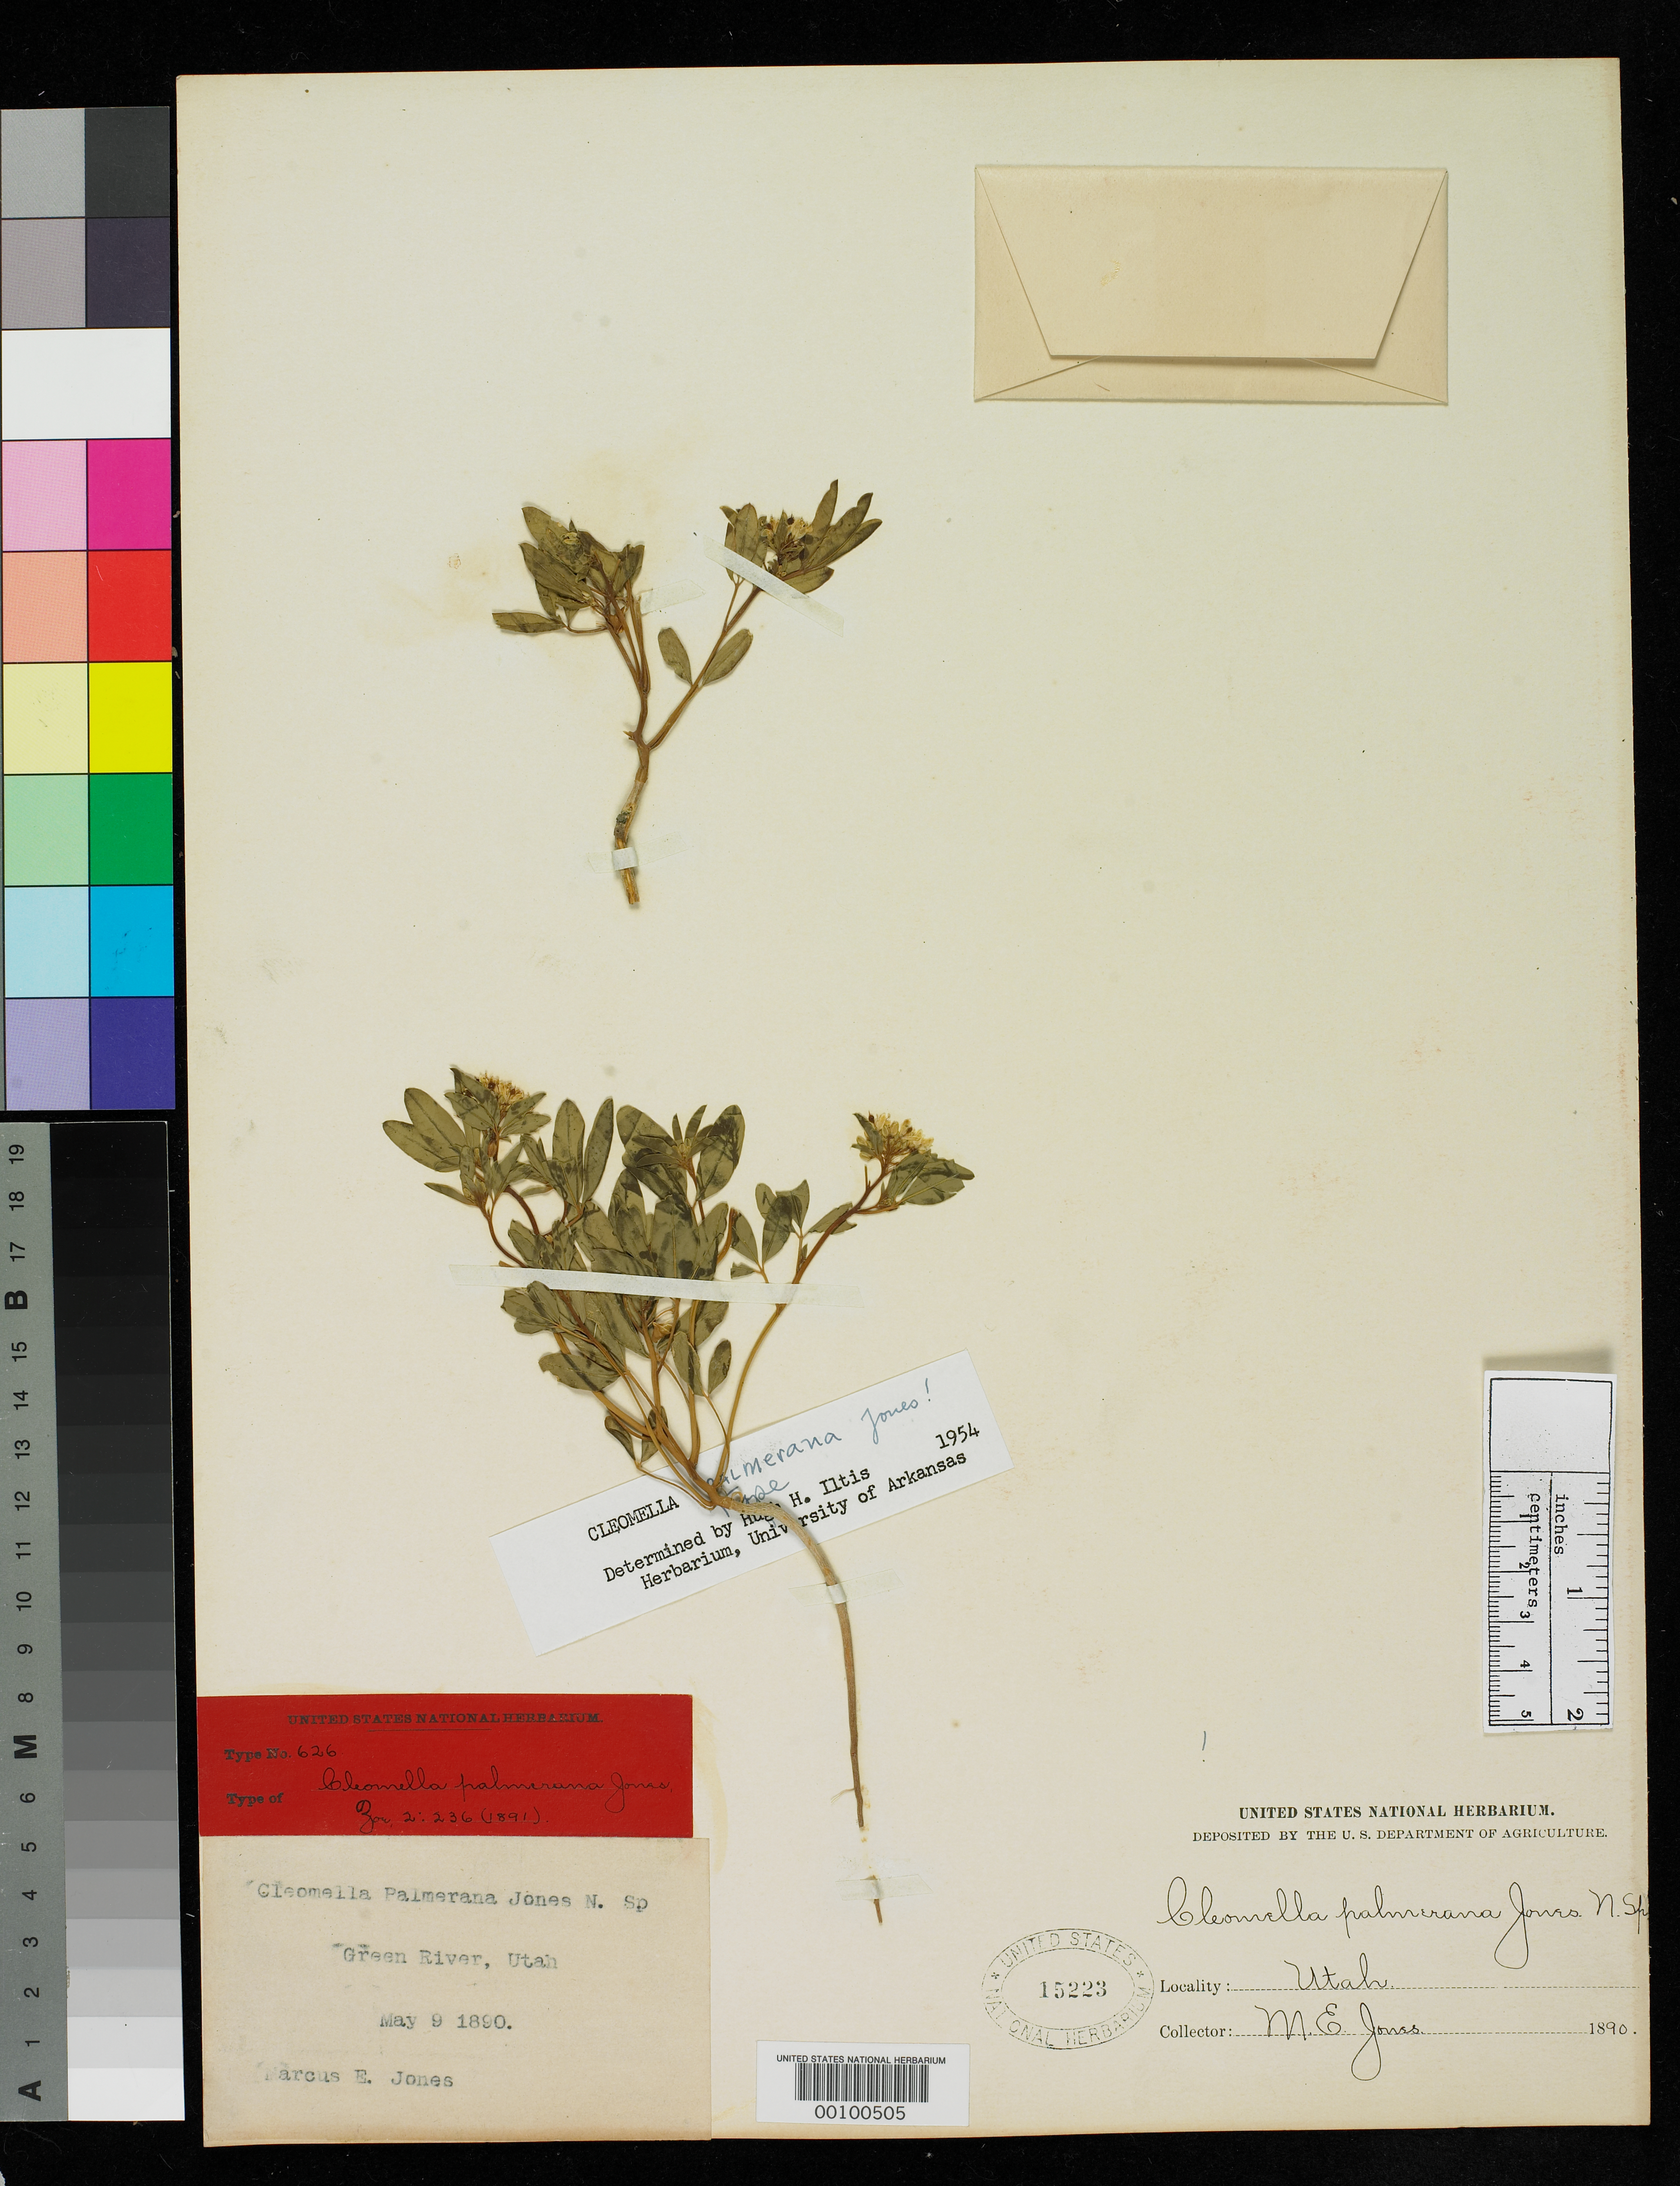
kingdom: Plantae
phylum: Tracheophyta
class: Magnoliopsida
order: Brassicales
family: Cleomaceae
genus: Cleomella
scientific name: Cleomella palmerana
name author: M.E. Jones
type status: Type Collection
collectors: M. E. Jones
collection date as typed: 09 May 1890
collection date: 1890-05-09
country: United States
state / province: Utah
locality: Green River.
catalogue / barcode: US 15223